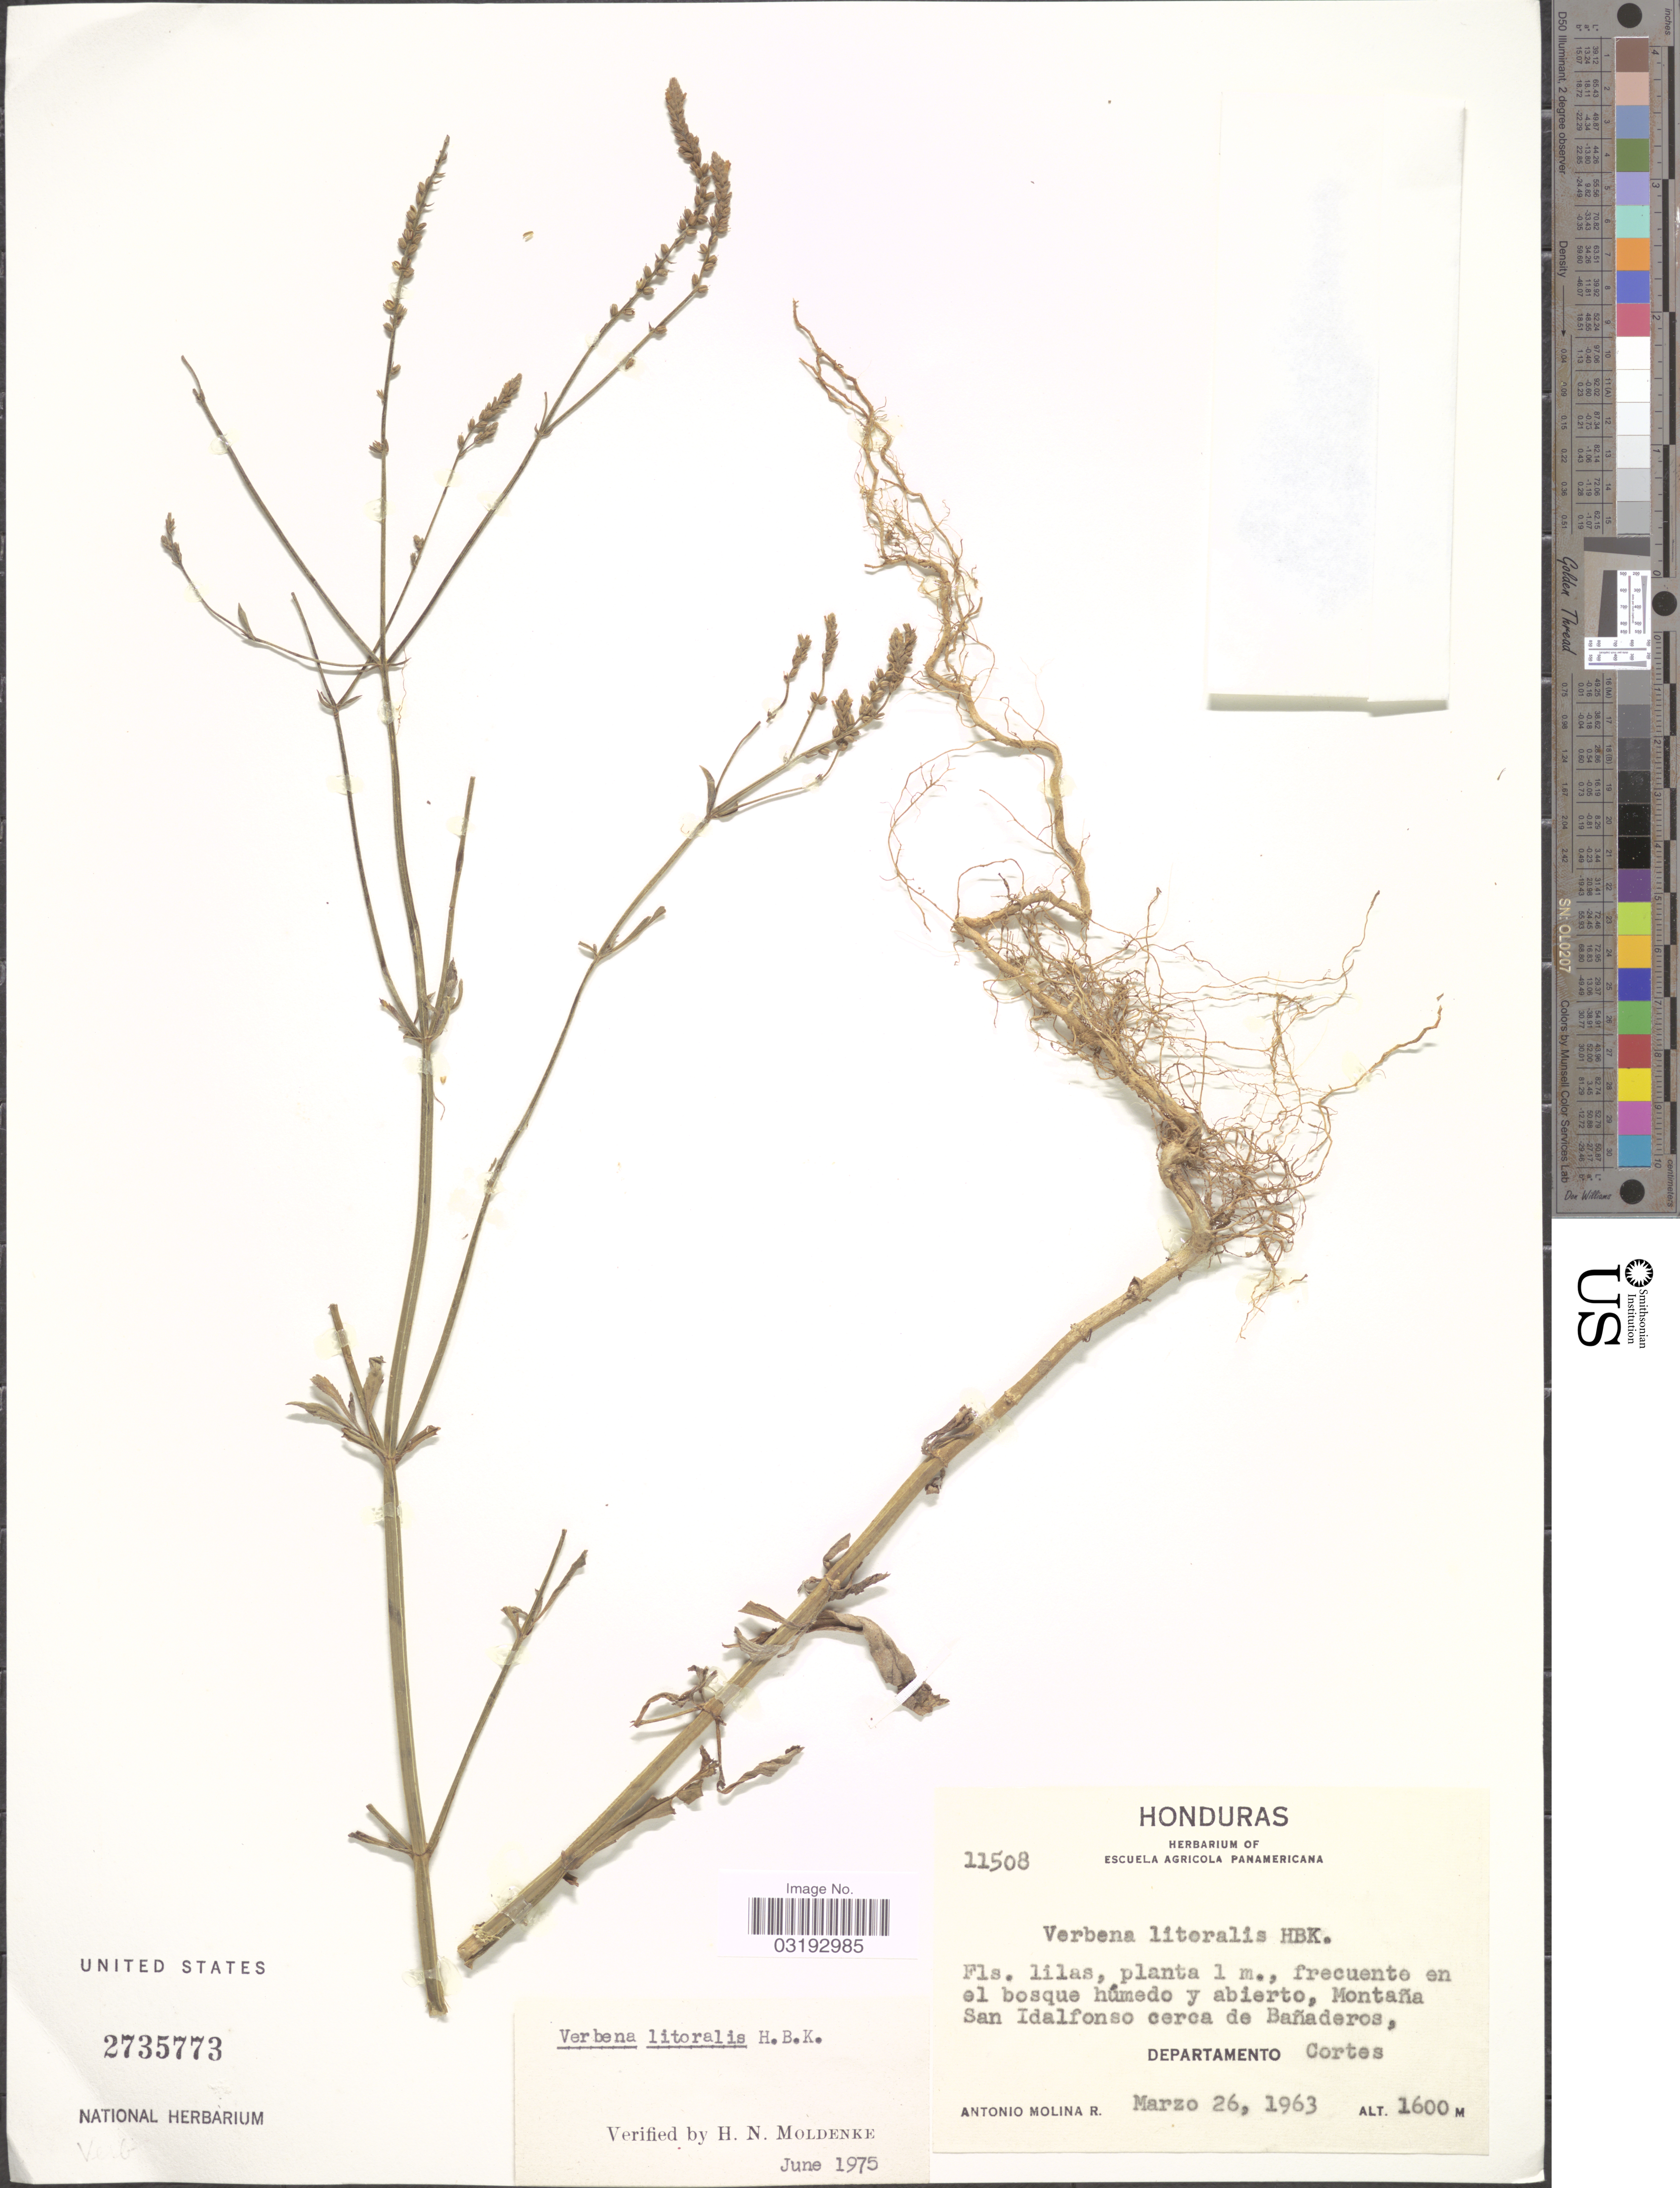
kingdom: Plantae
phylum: Tracheophyta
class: Magnoliopsida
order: Lamiales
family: Verbenaceae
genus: Verbena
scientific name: Verbena litoralis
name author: Kunth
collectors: A. Molina R.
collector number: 11508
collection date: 1963-03-26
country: Honduras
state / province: Cortés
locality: Montaña San Idalfonso cerca de Bañaderos, Departamento Cortes.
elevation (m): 1600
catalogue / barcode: US 2735773